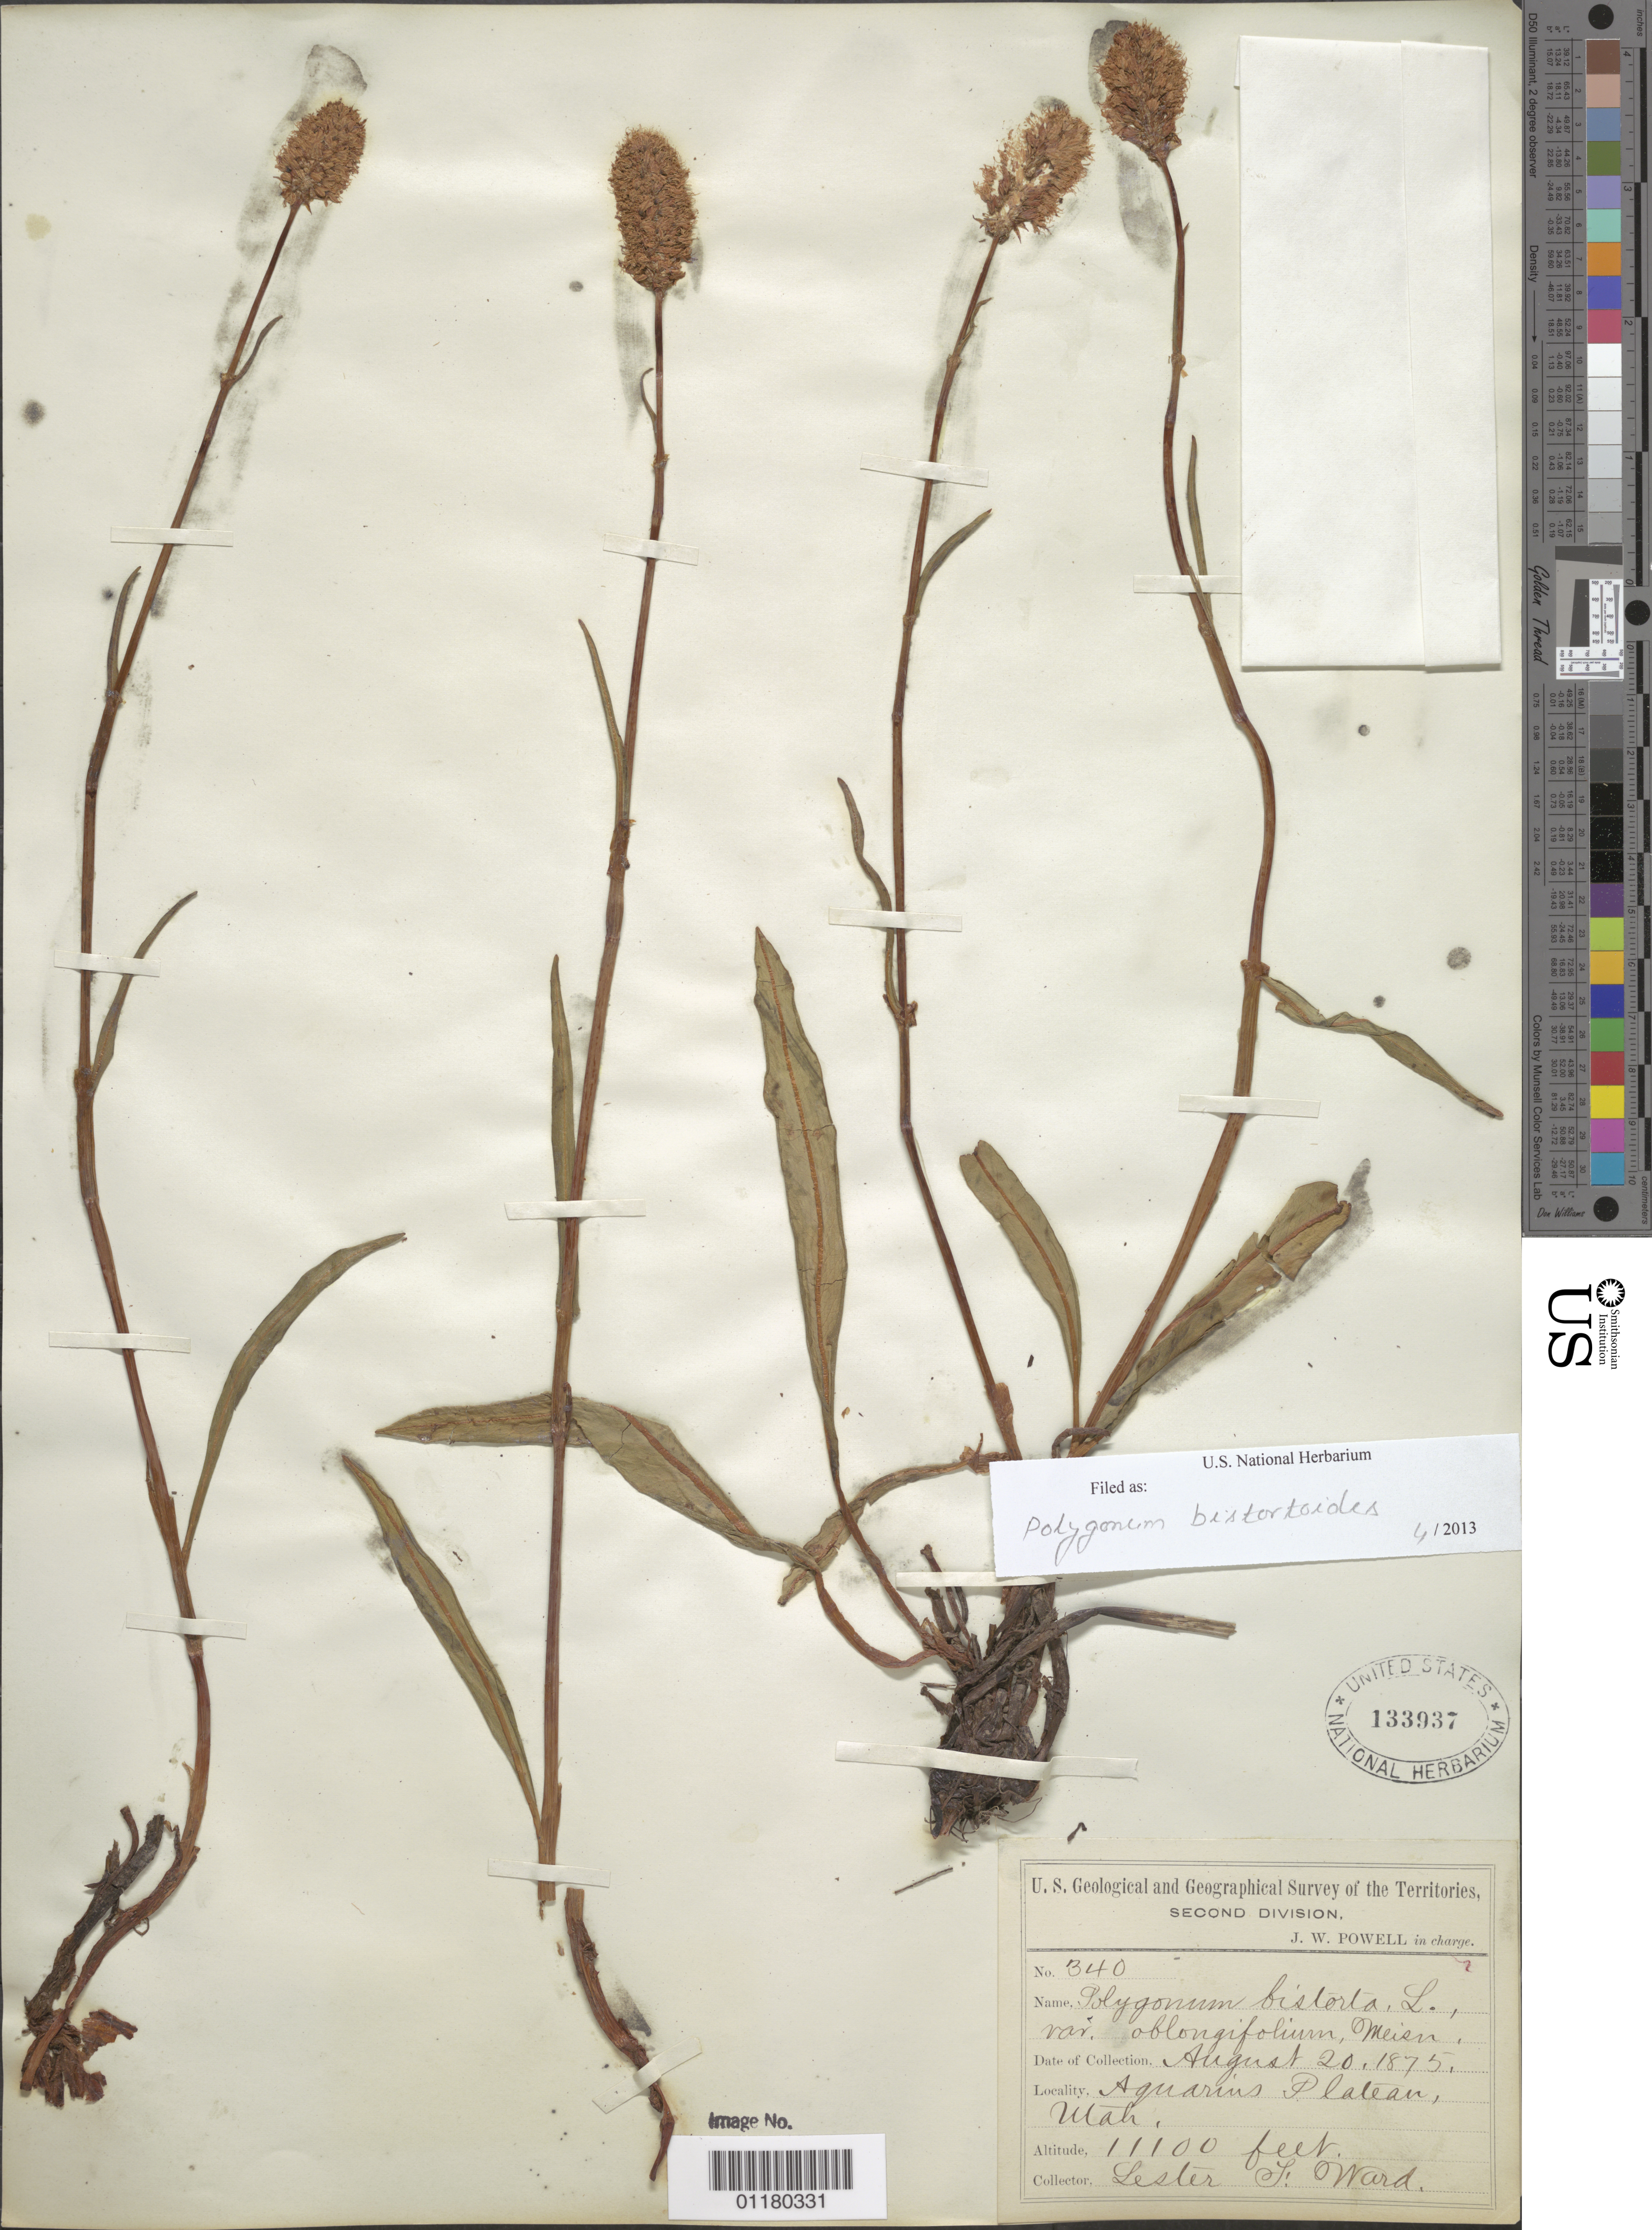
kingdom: Plantae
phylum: Tracheophyta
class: Magnoliopsida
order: Caryophyllales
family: Polygonaceae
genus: Bistorta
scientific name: Bistorta bistortoides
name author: (Pursh) Small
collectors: L. F. Ward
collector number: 340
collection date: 1875-08-20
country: United States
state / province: Utah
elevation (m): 3383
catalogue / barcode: US 133939